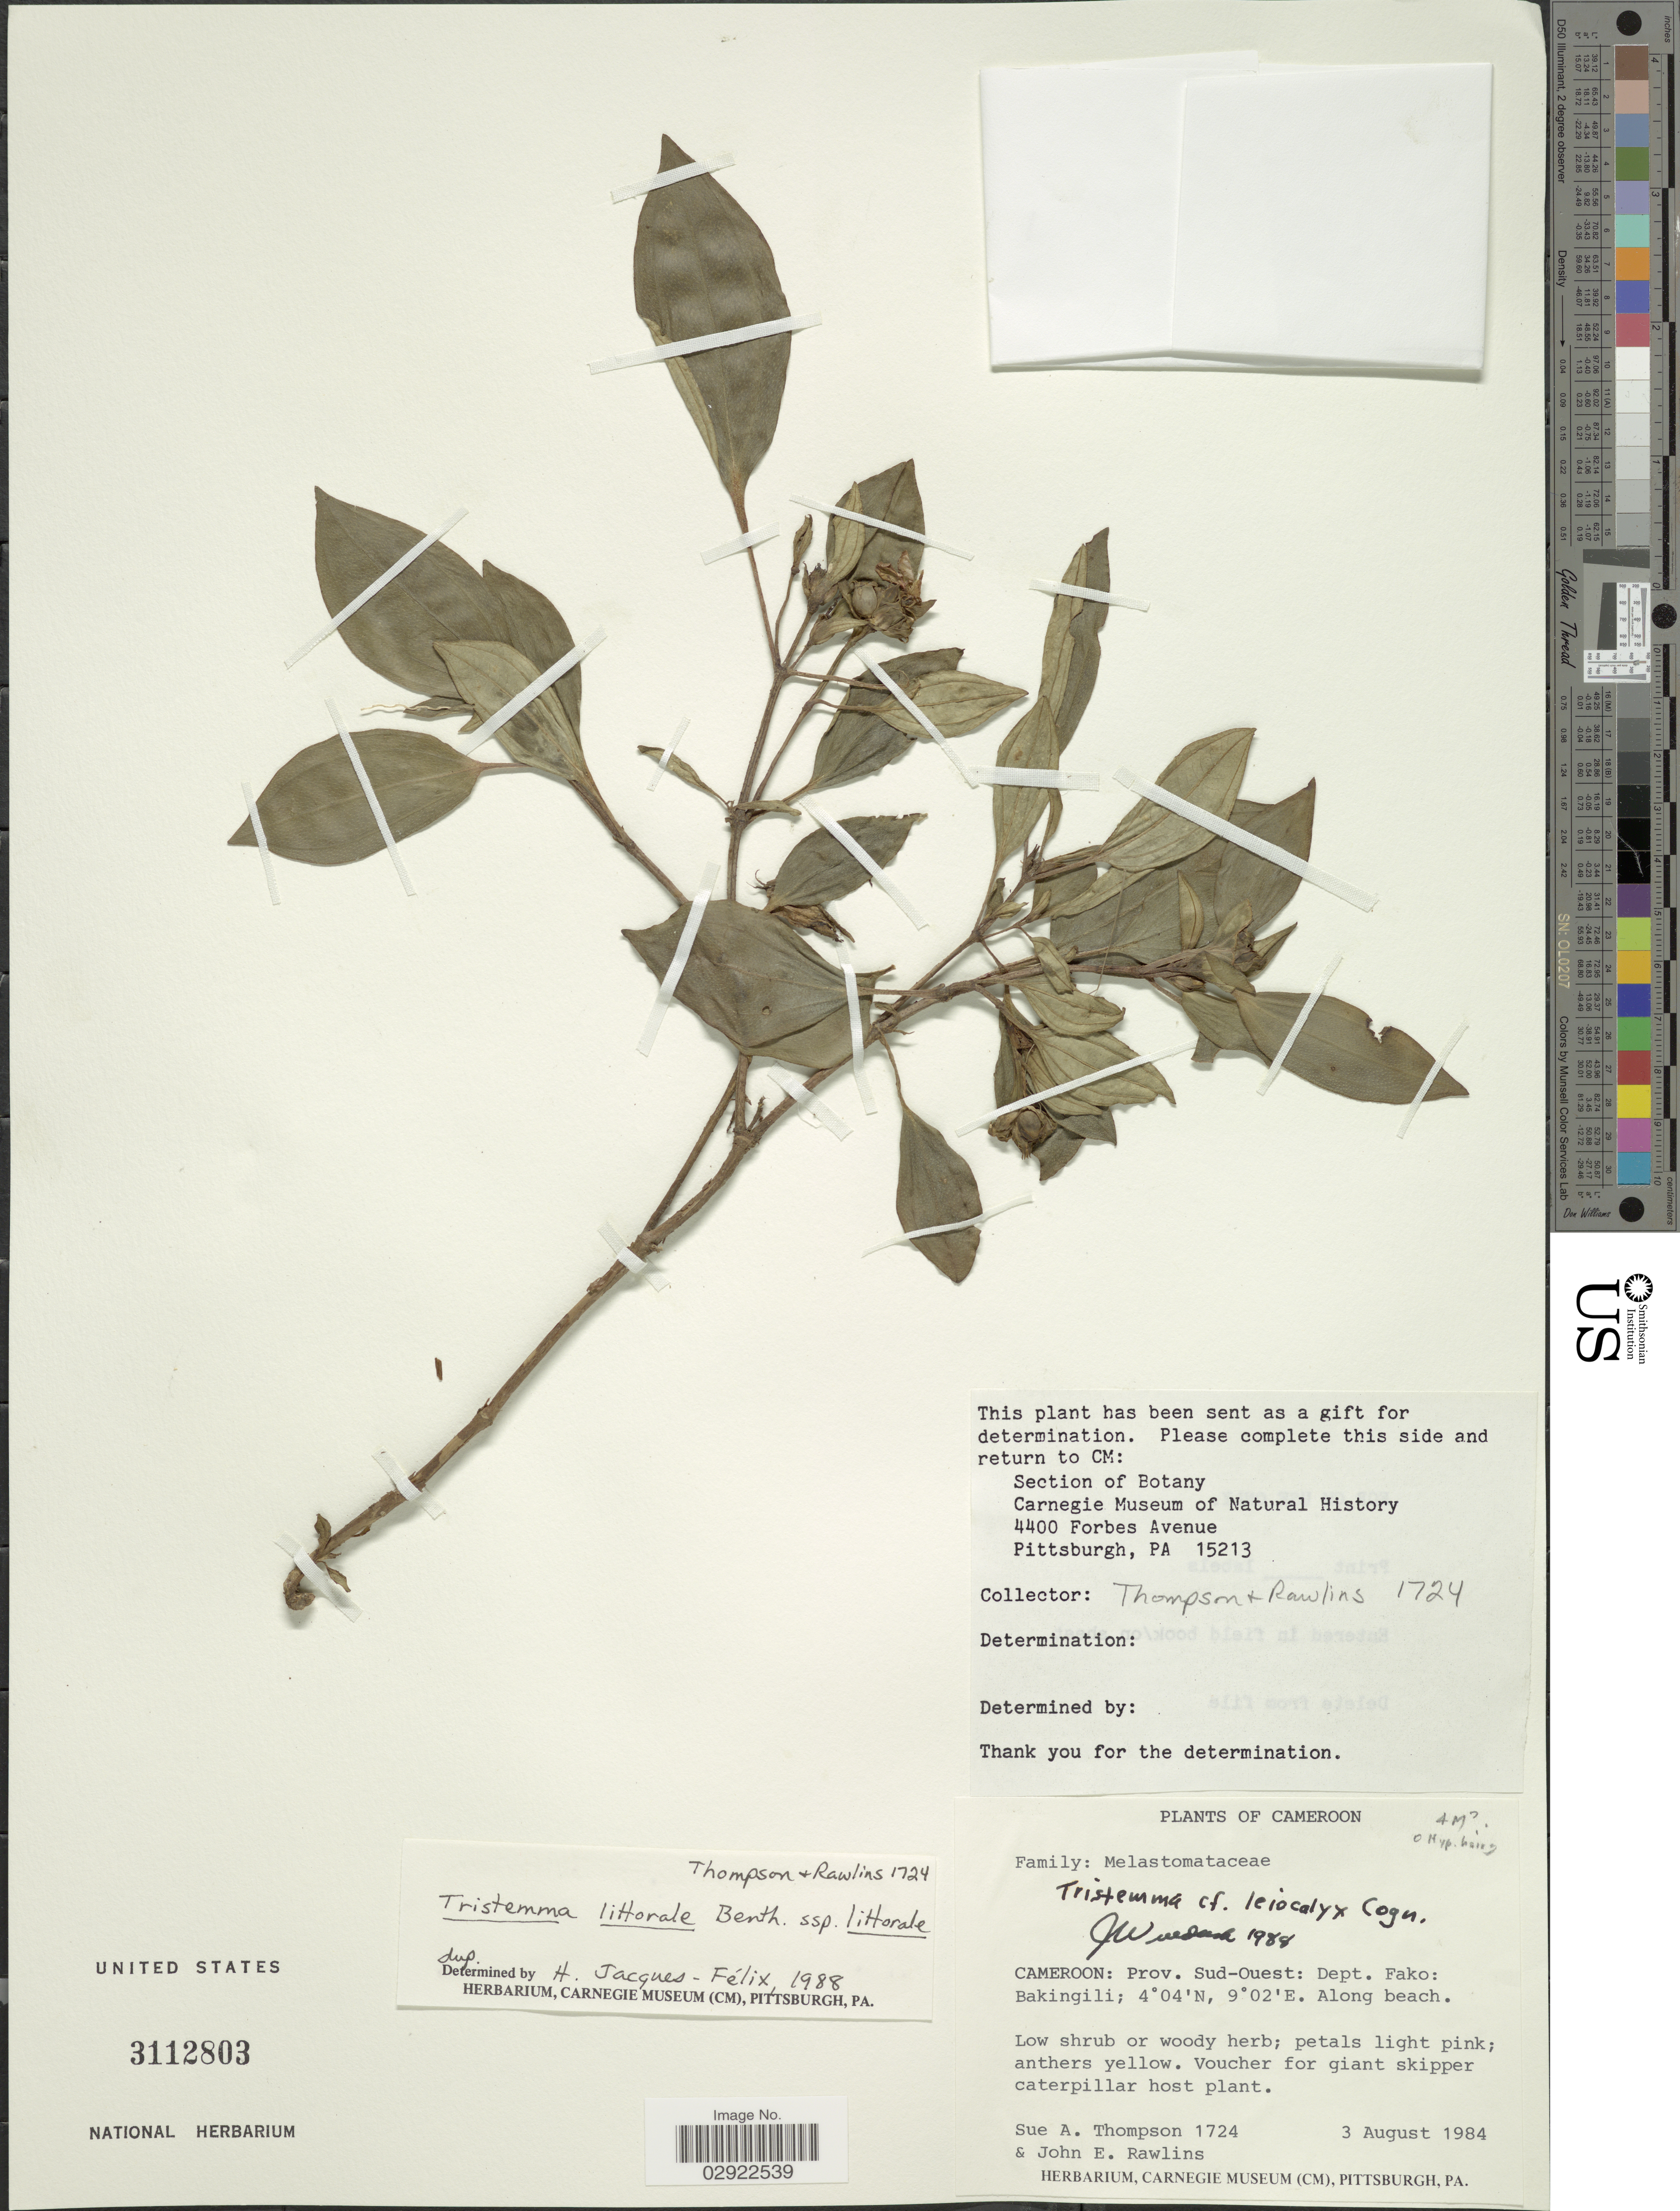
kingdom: Plantae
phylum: Tracheophyta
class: Magnoliopsida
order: Myrtales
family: Melastomataceae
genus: Tristemma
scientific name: Tristemma littorale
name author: Benth.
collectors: S. A. Thompson & J. Rawlins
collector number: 1724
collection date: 1984-08-03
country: Cameroon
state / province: Sud-Ouest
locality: Dept. Fako: Bakingili.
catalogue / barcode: US 3112803